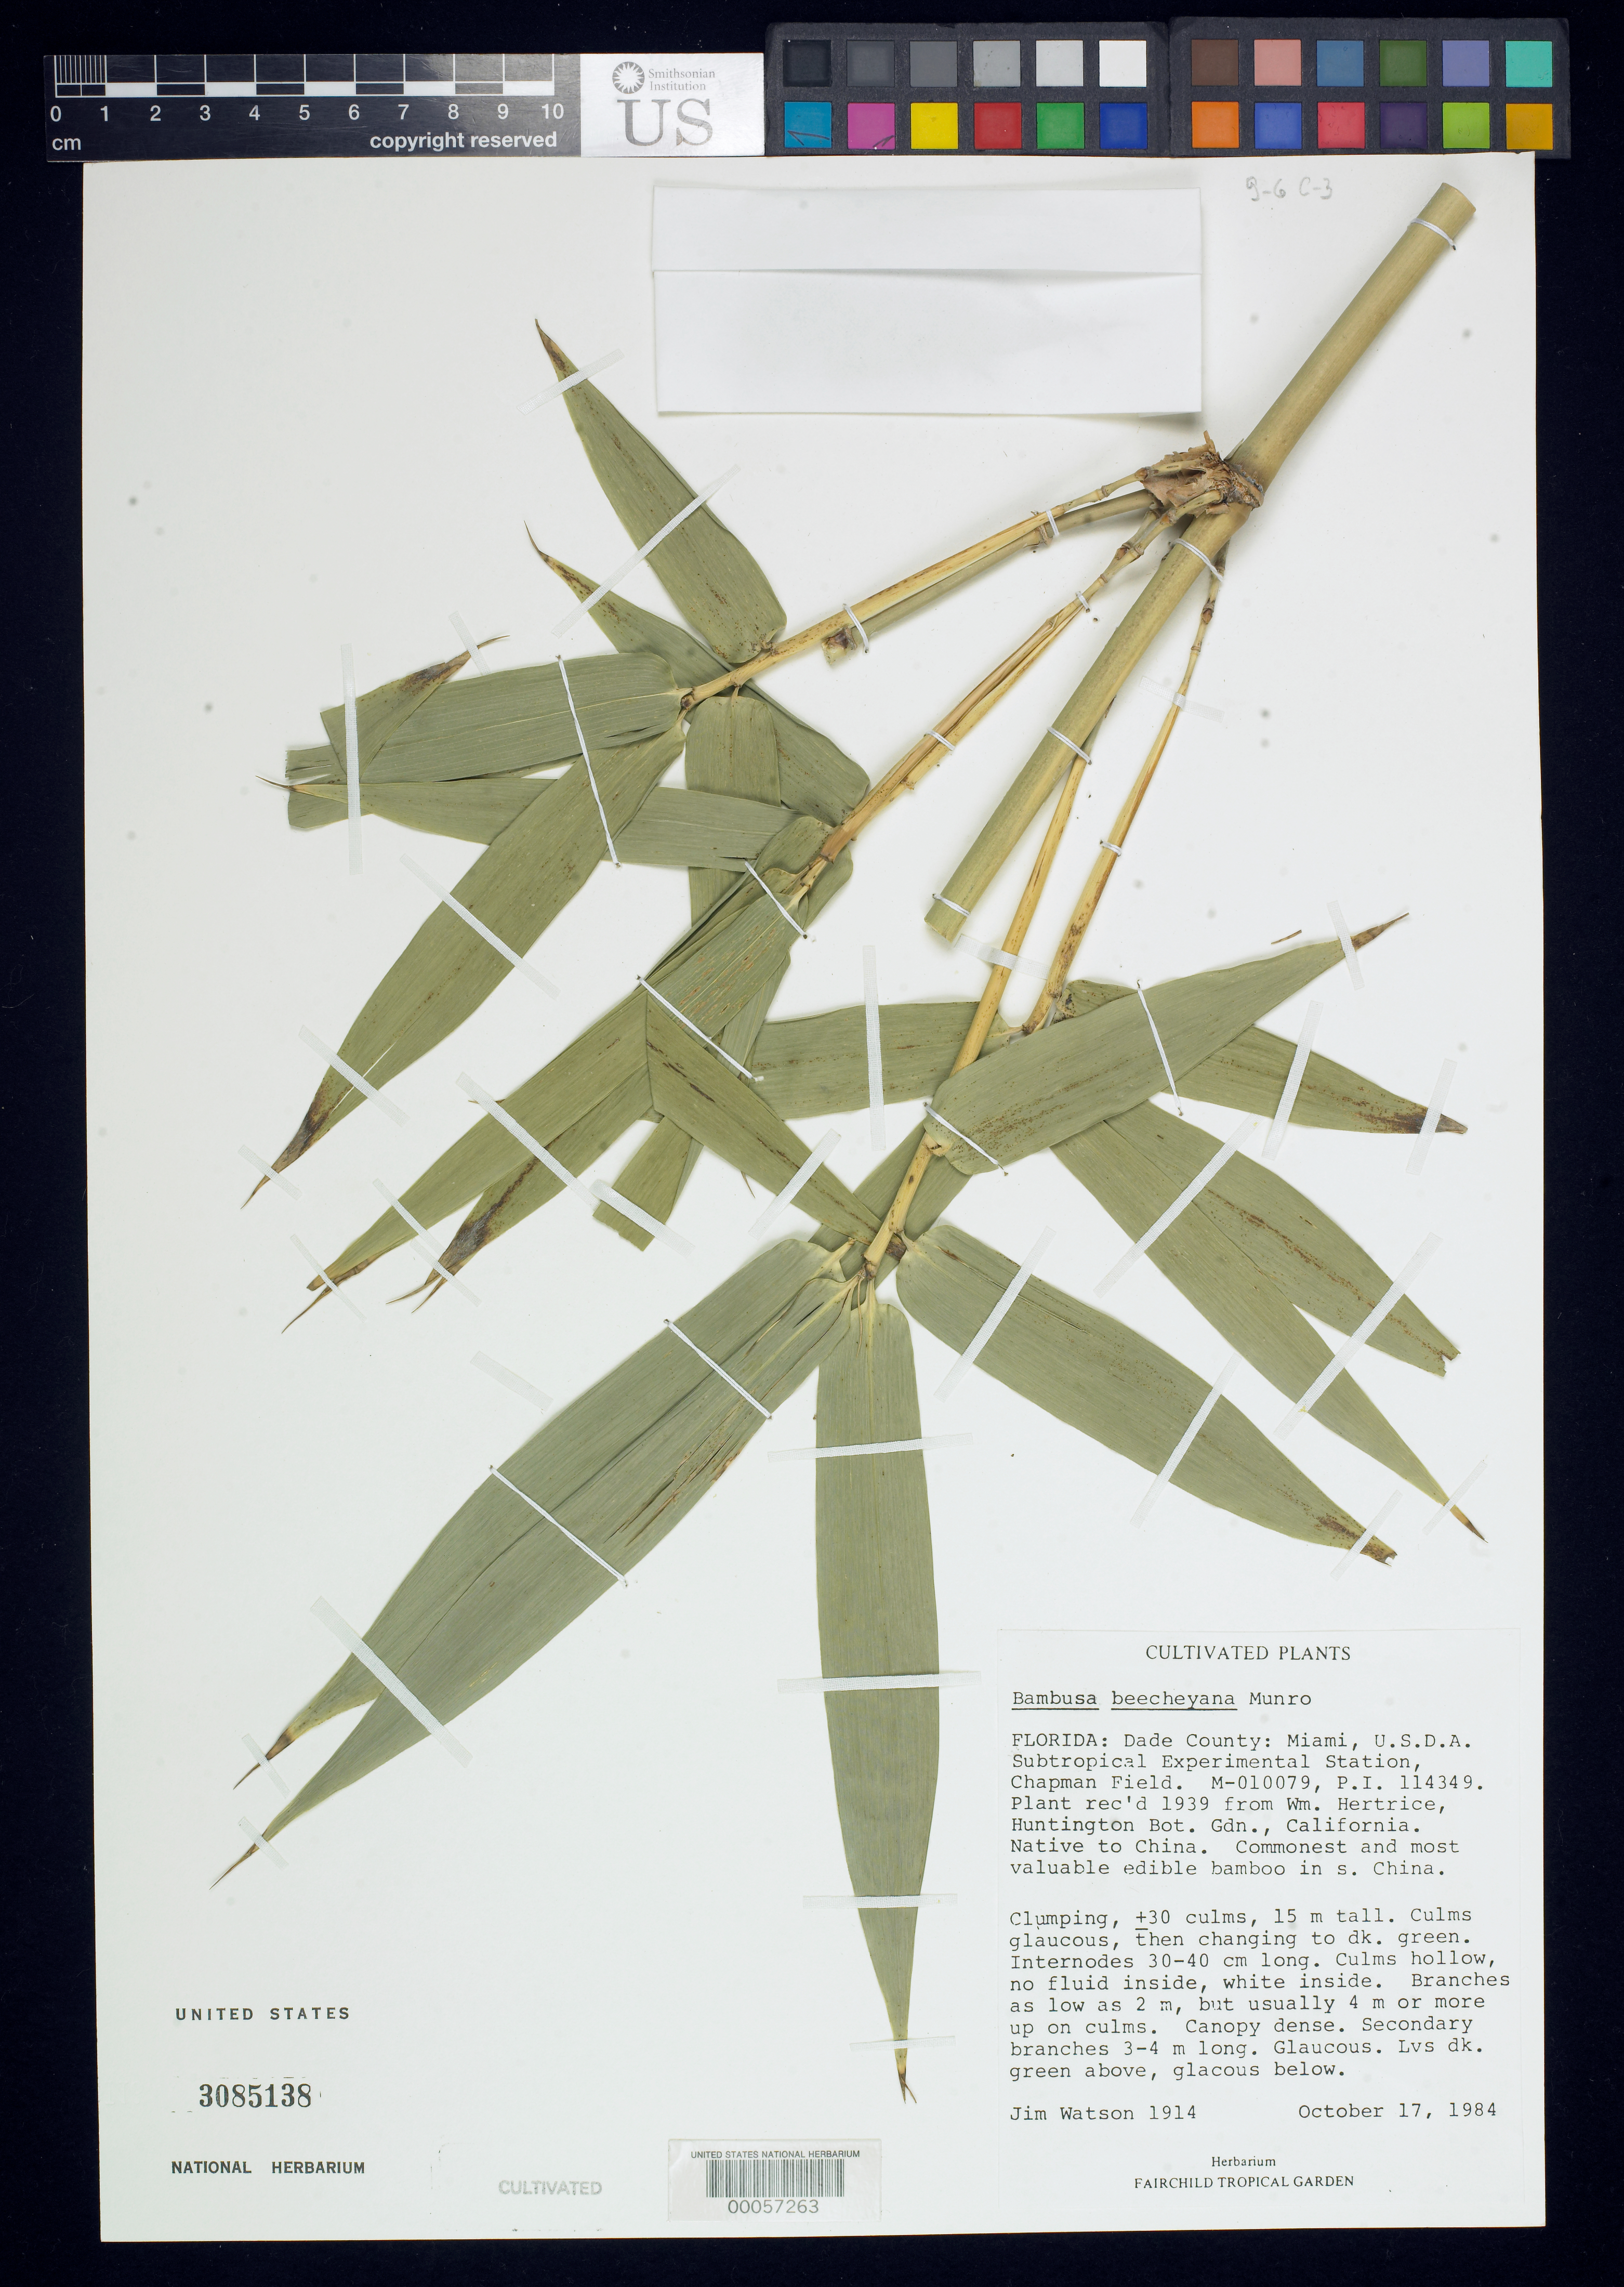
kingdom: Plantae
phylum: Tracheophyta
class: Liliopsida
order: Poales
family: Poaceae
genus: Bambusa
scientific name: Bambusa beecheyana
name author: Munro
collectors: J. Watson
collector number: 1914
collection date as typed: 17 Oct 1984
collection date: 1984-10-17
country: United States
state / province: Florida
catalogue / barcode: US 3085138